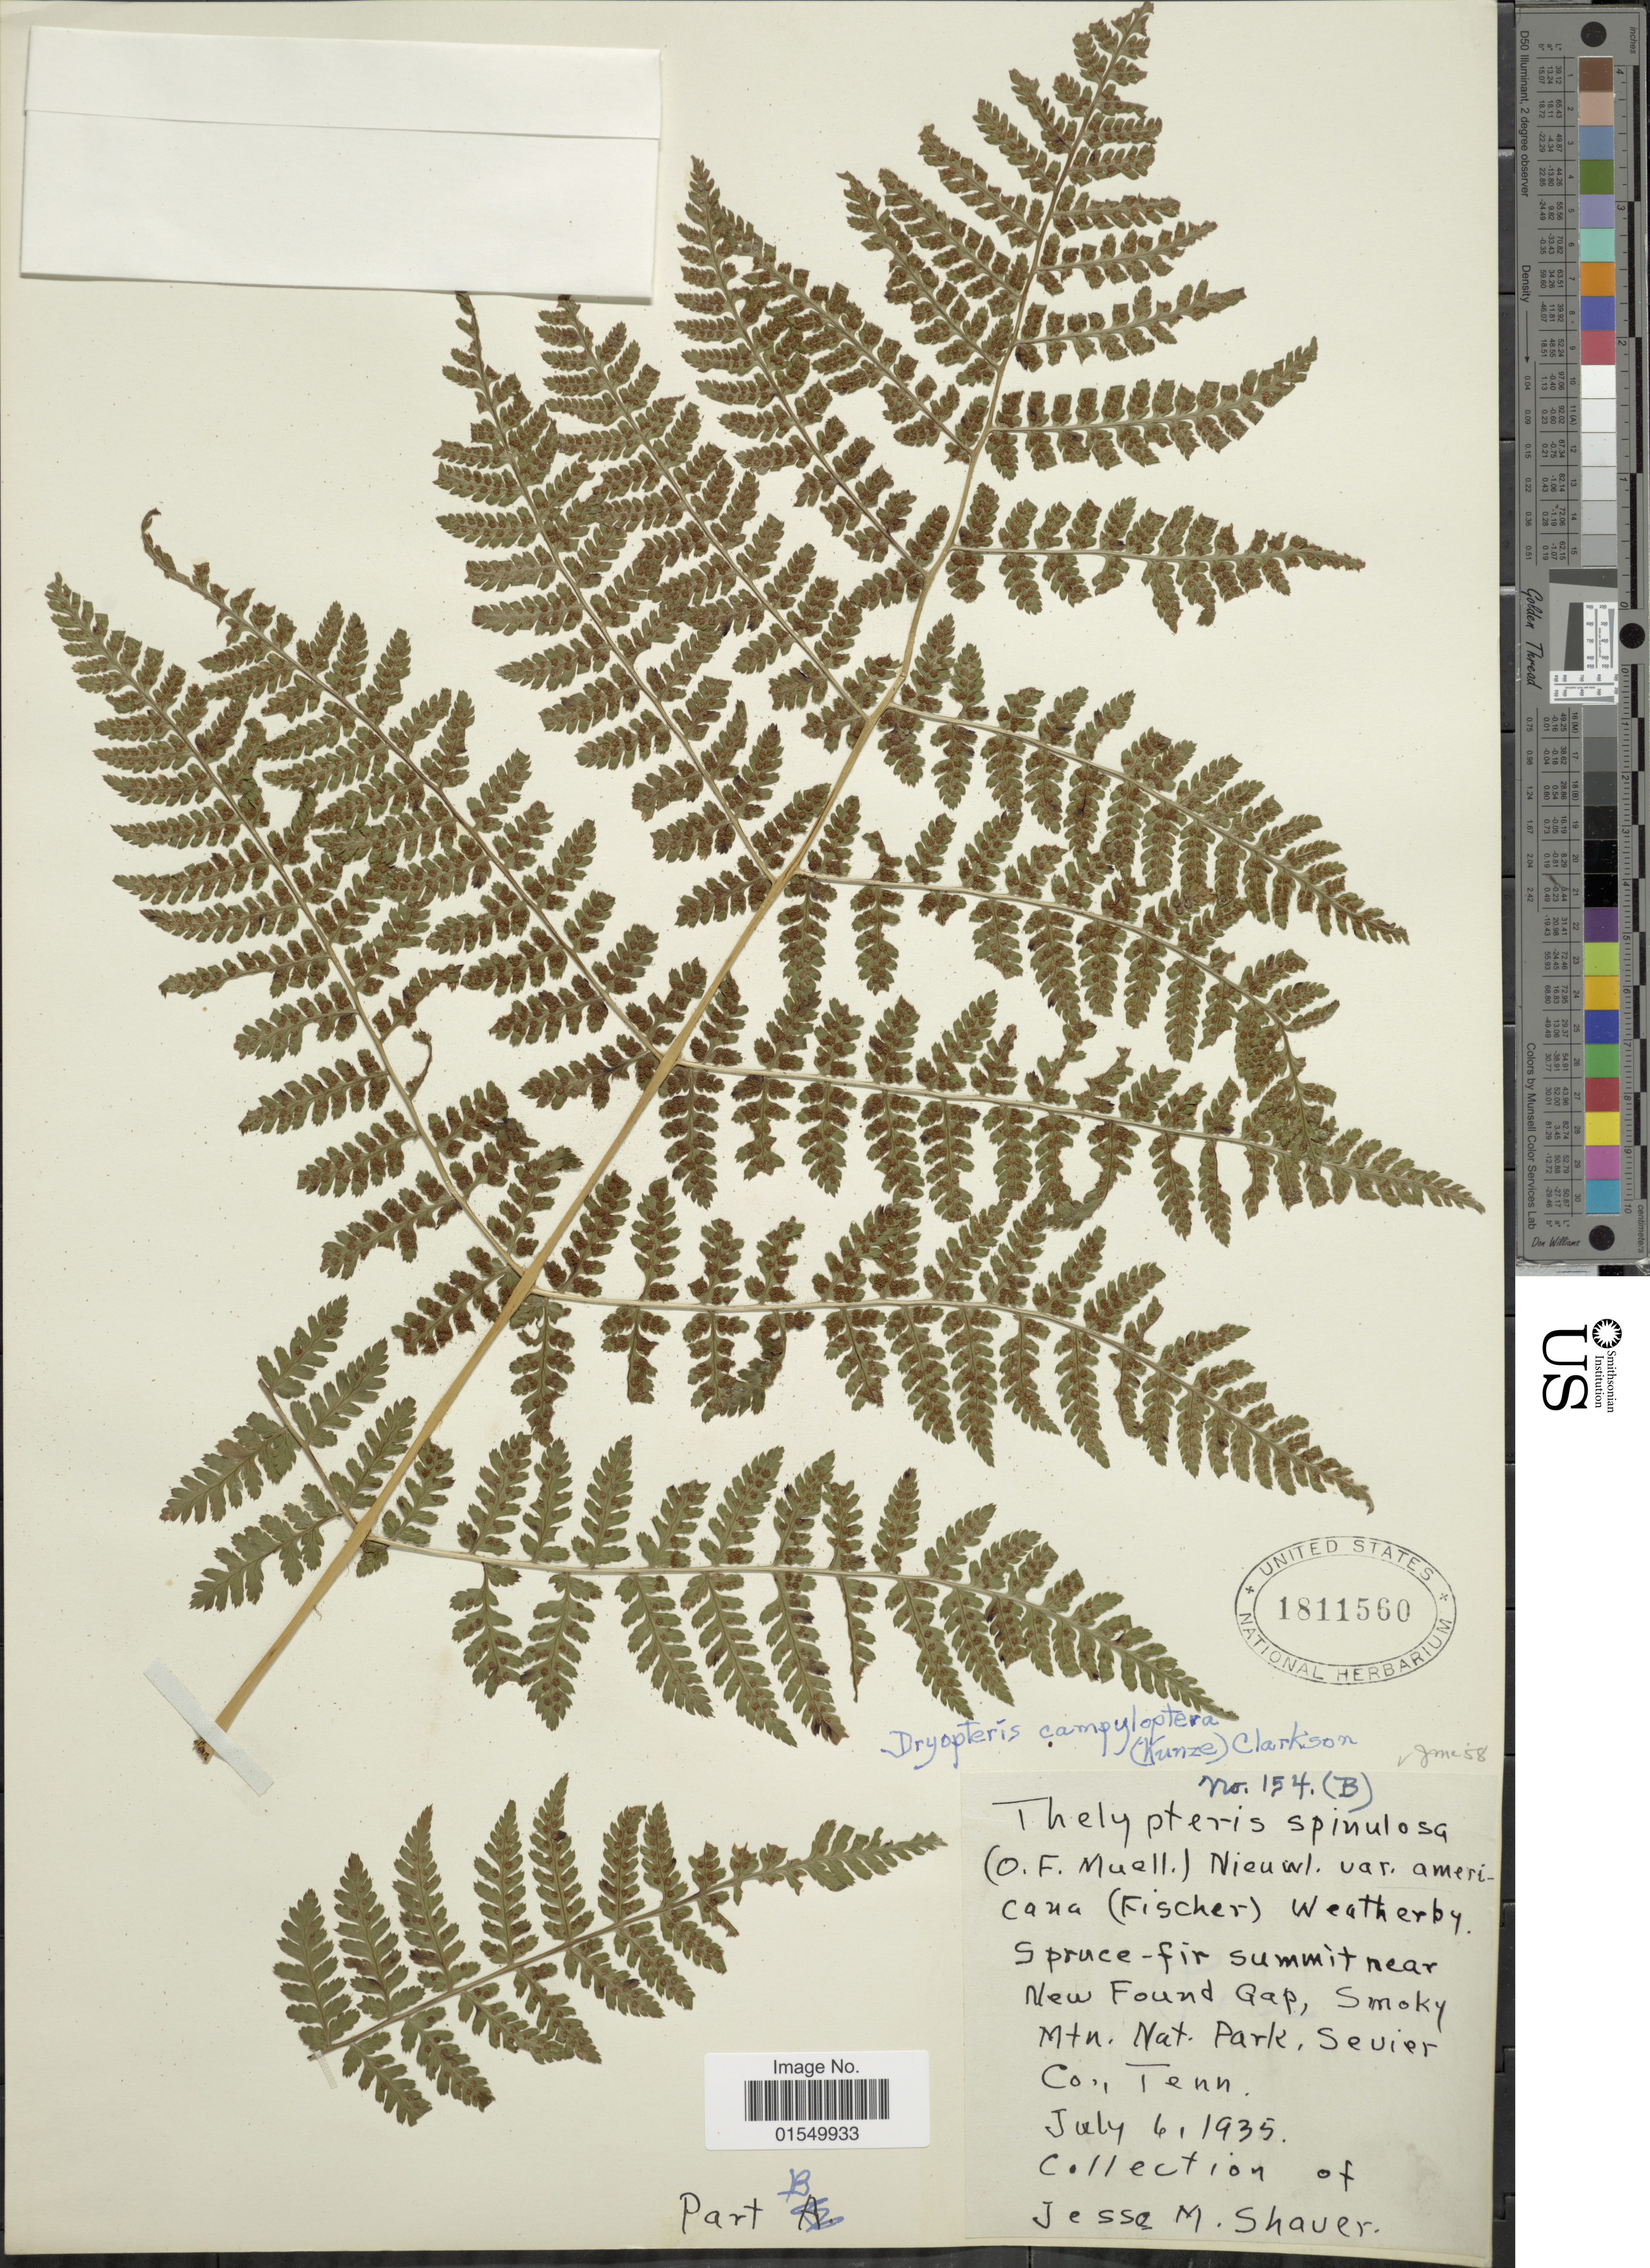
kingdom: Plantae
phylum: Tracheophyta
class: Polypodiopsida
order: Polypodiales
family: Dryopteridaceae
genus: Dryopteris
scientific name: Dryopteris campyloptera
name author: Clarkson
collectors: J. Shaver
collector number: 154B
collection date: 1935-07-06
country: United States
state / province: Tennessee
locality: Near New Found Gap, Smoky Mtn., Nat. Park, Sevier Co., Tenn.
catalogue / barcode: US 1811560